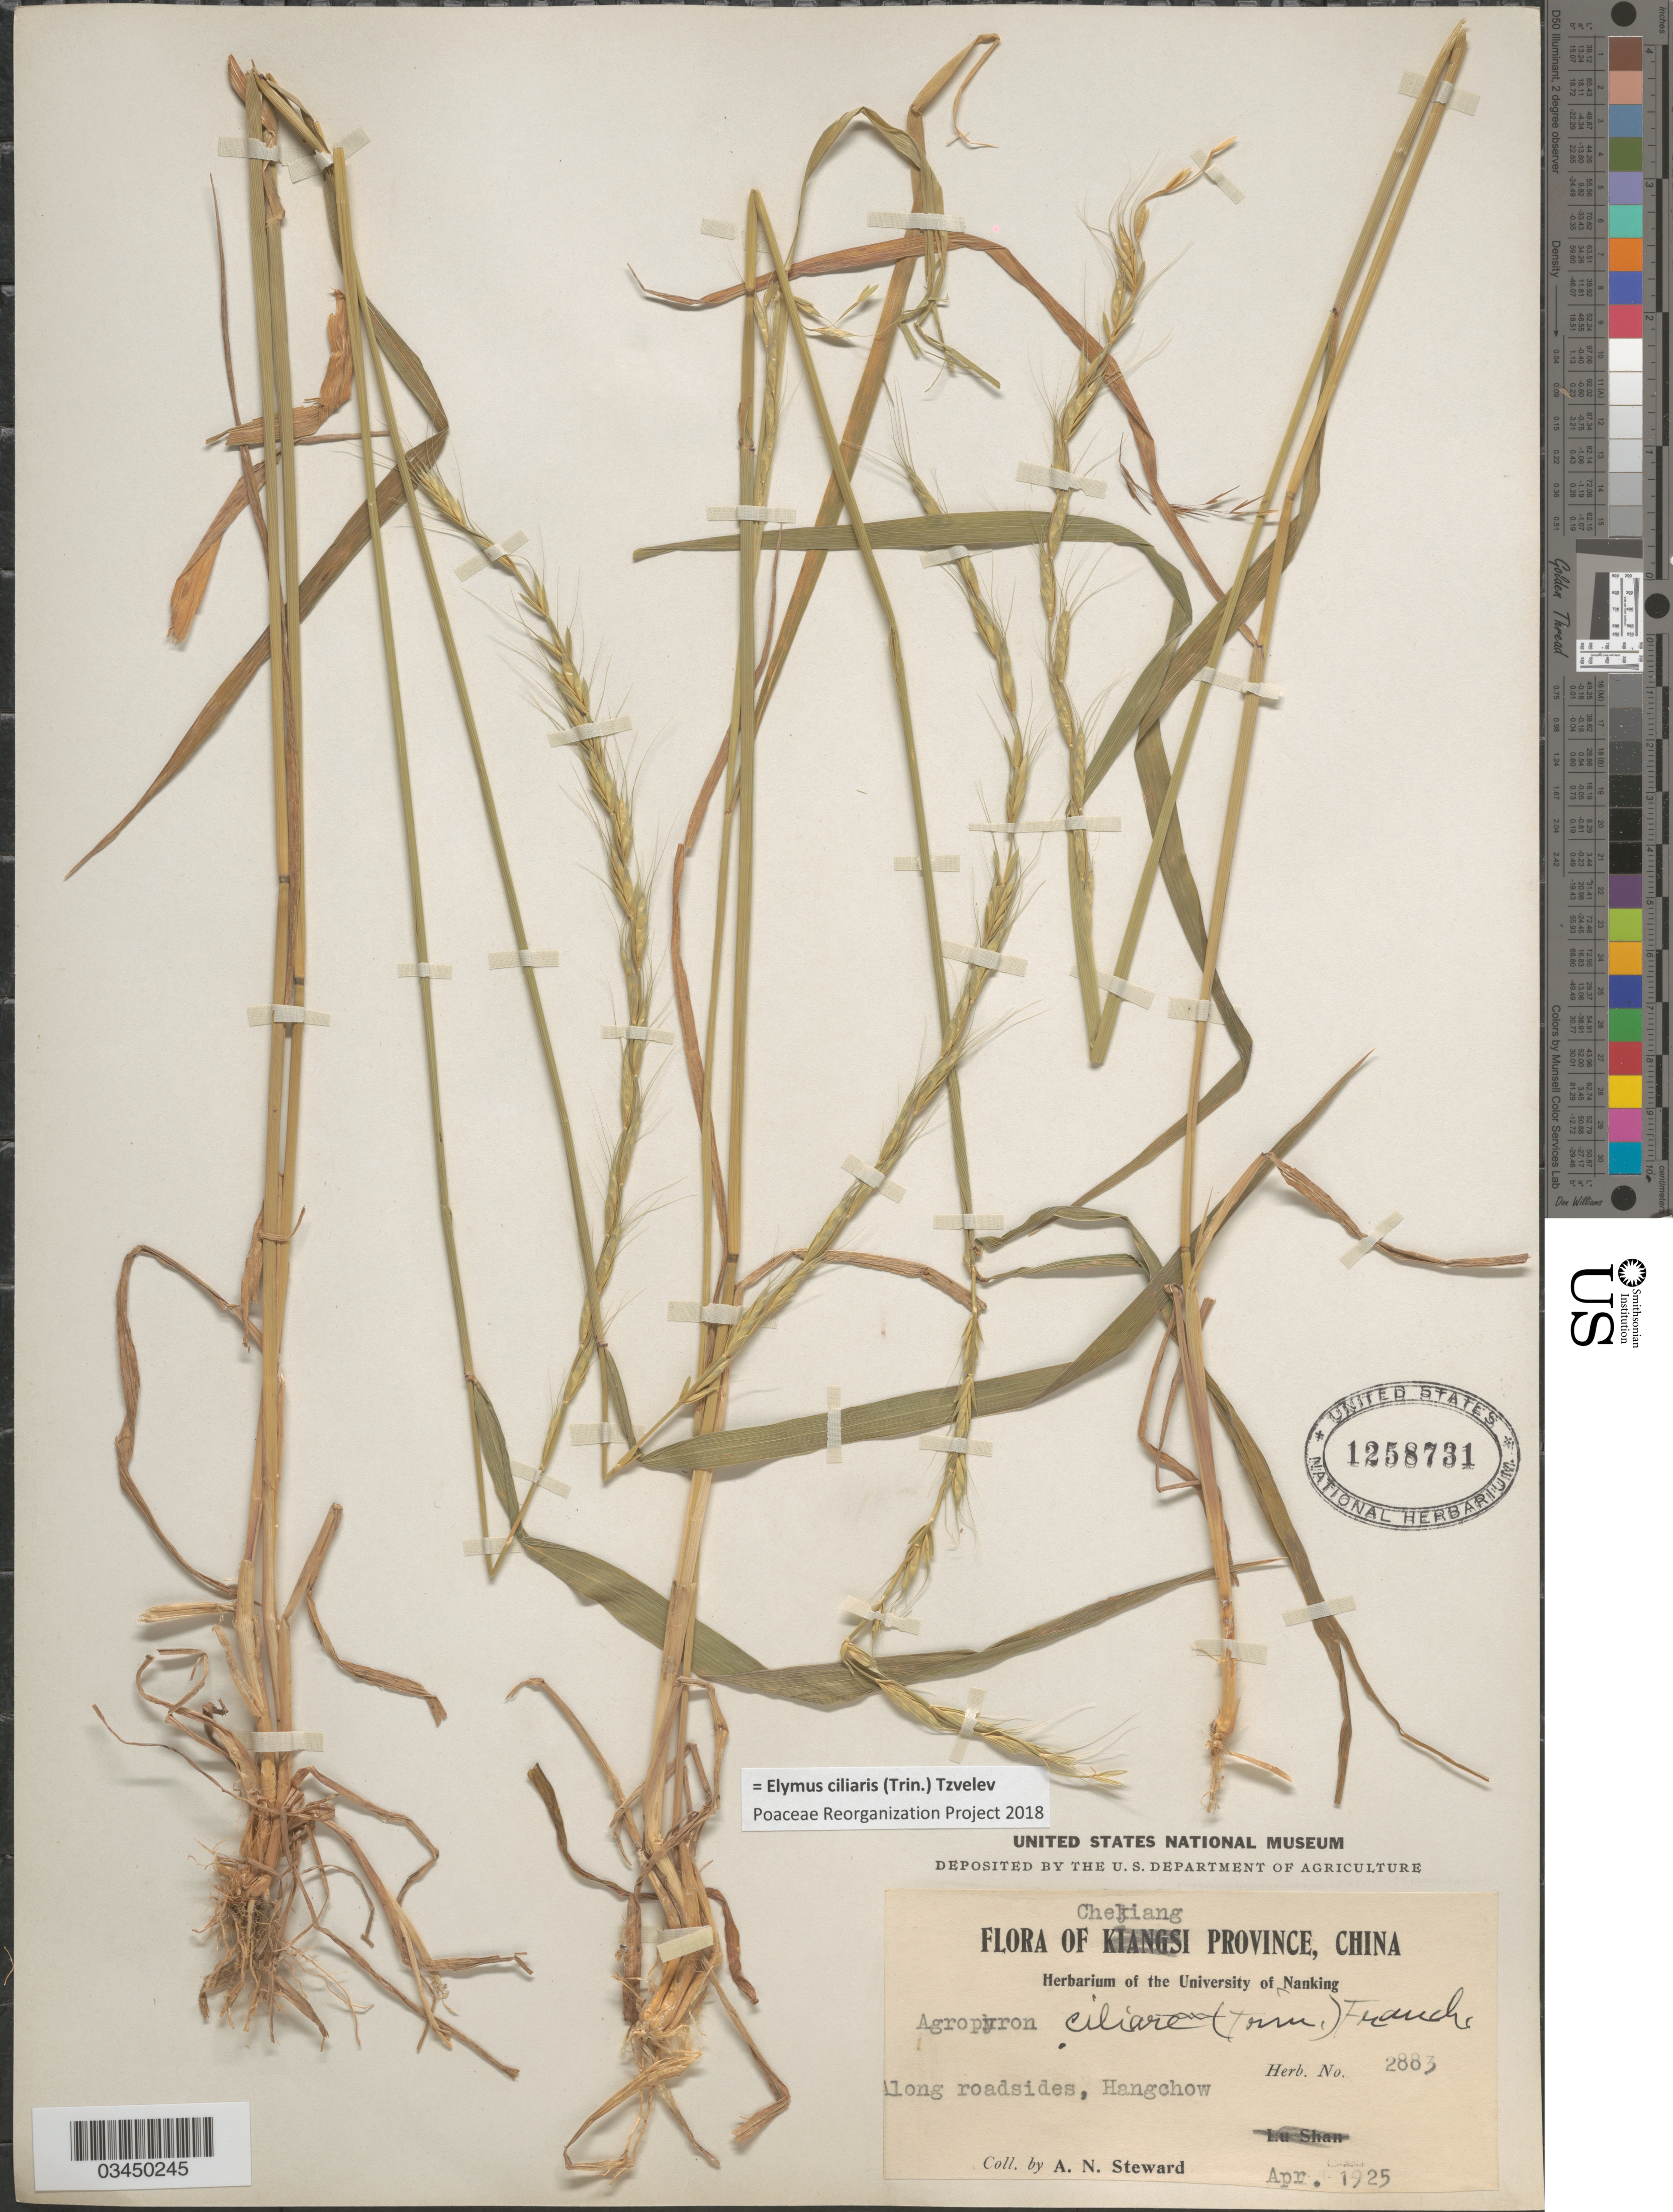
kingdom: Plantae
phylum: Tracheophyta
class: Liliopsida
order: Poales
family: Poaceae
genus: Elymus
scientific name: Elymus ciliaris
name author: (Trin.) Tzvelev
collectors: A. N. Steward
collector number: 2883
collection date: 1925-04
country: China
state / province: Zhejiang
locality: Chekiang Province. Along roadsides, Hangchow.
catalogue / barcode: US 1258731